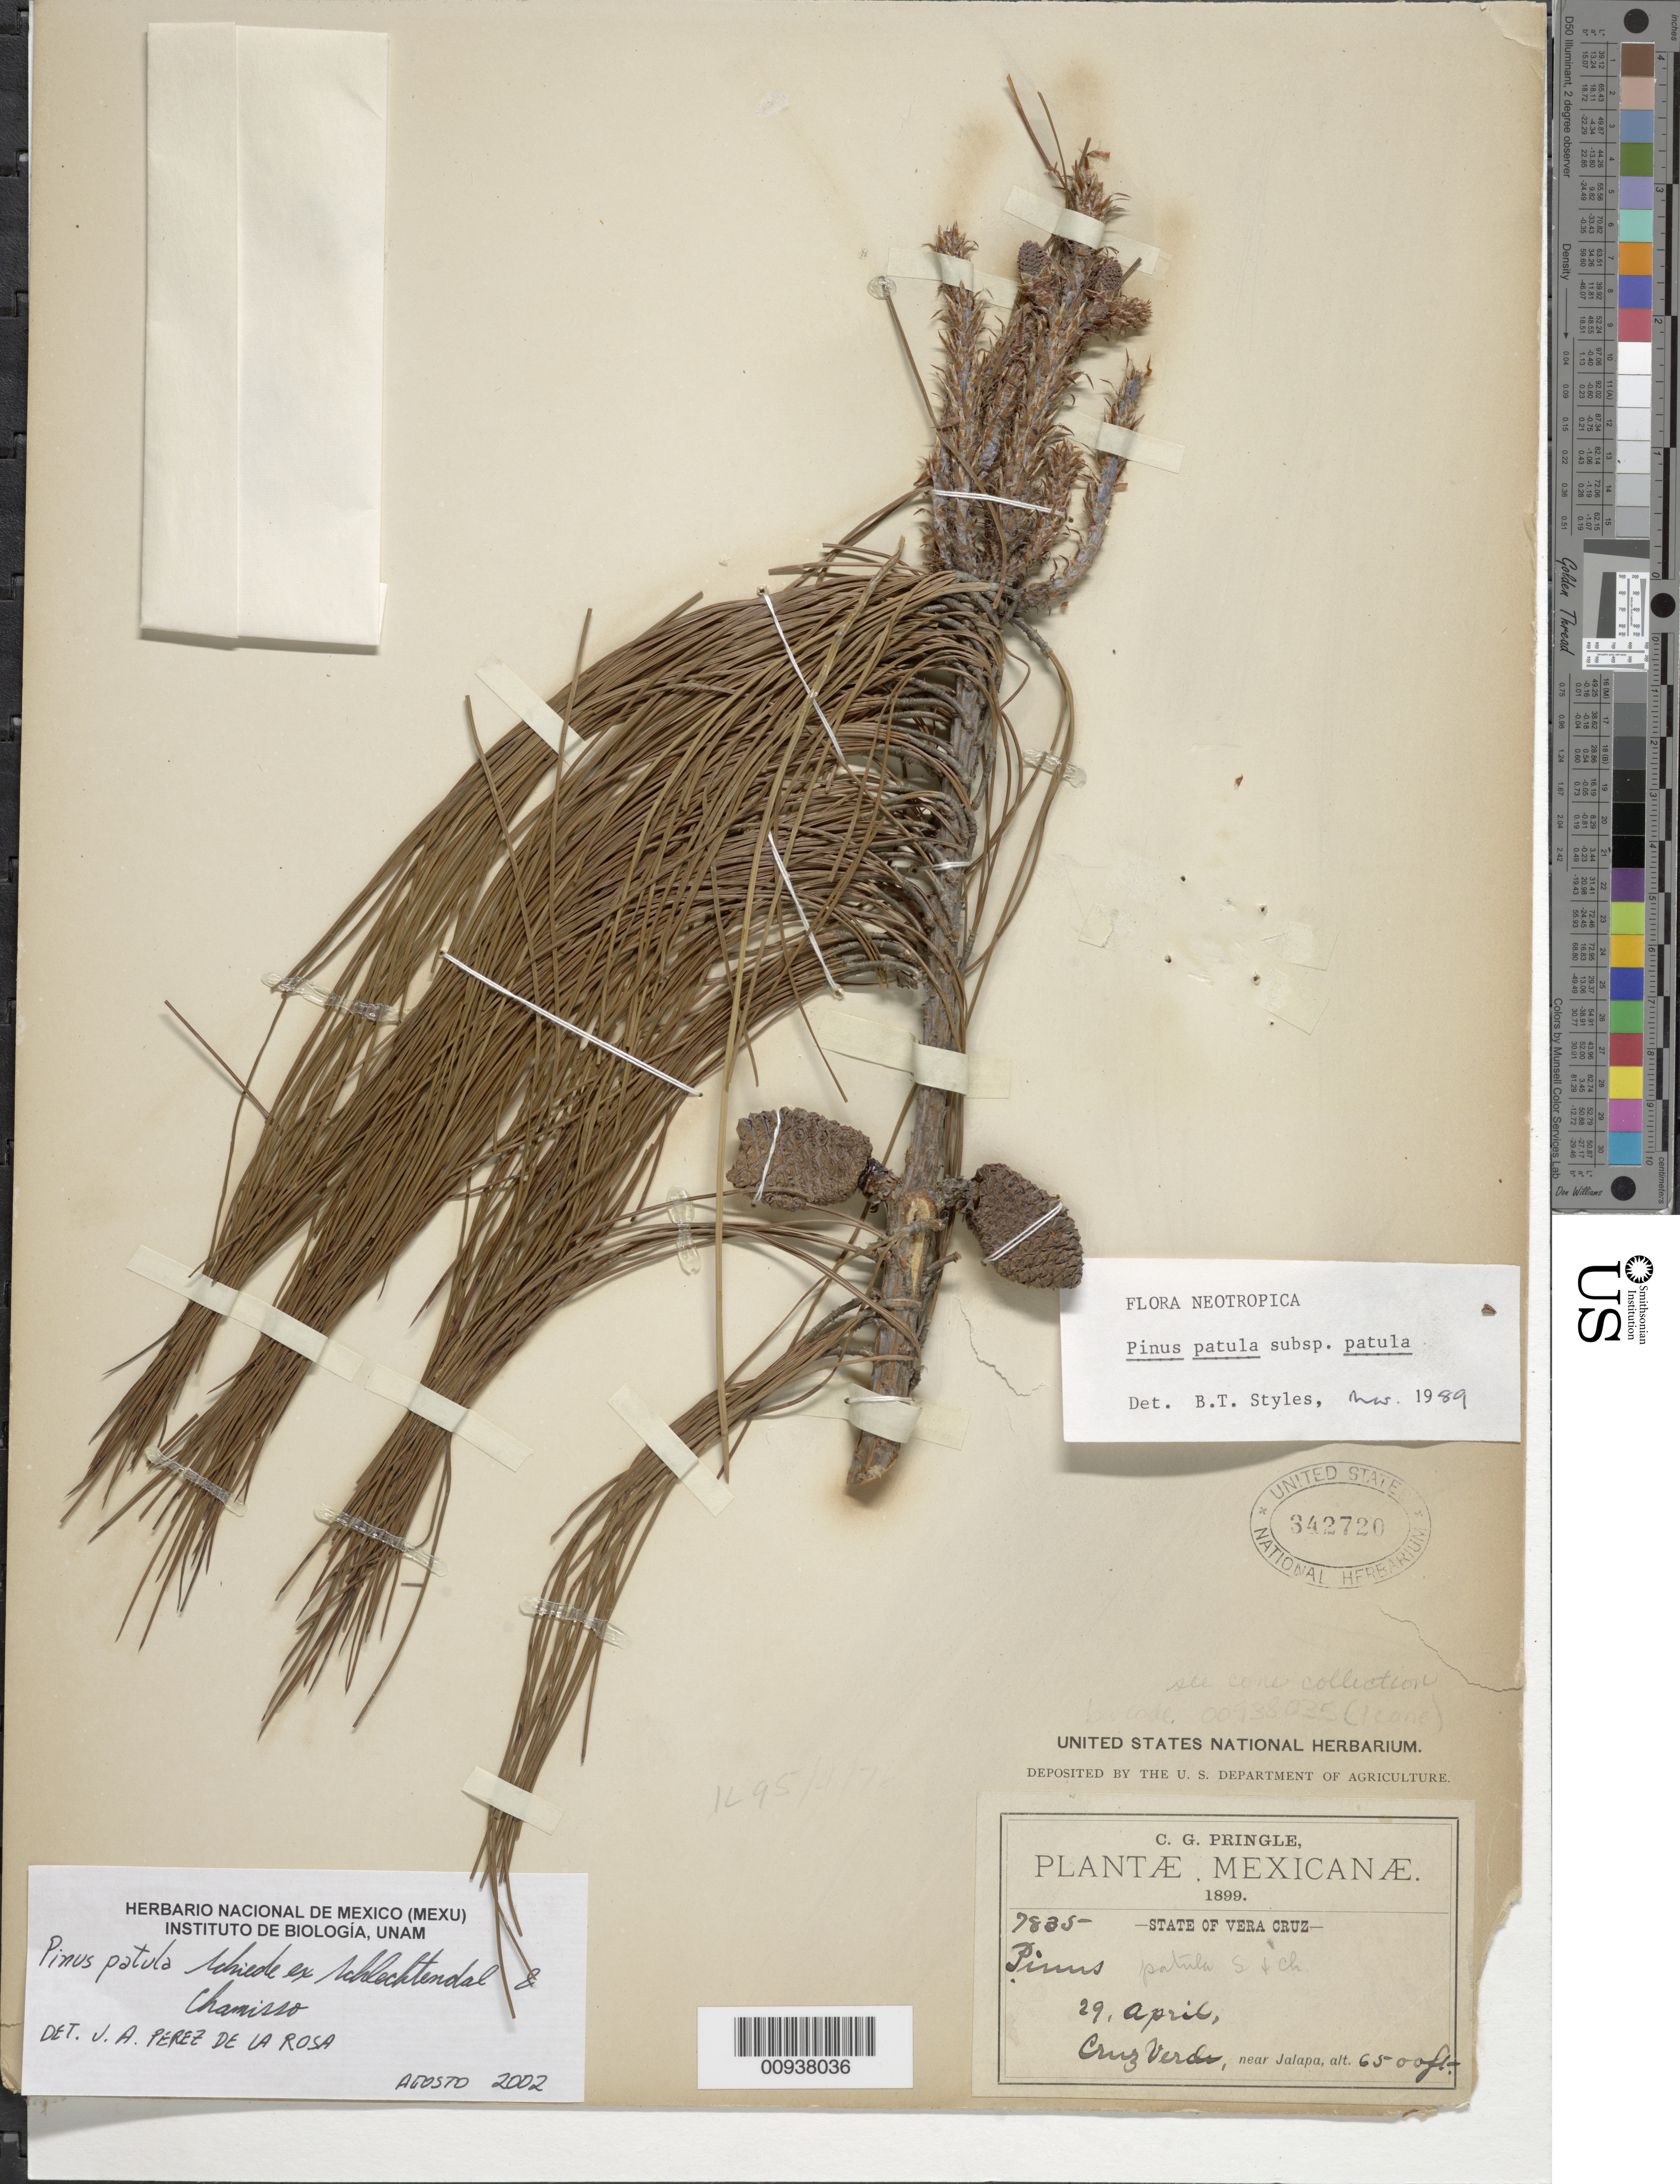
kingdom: Plantae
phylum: Tracheophyta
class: Pinopsida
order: Pinales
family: Pinaceae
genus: Pinus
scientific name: Pinus patula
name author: Schltdl. & Cham.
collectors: C. G. Pringle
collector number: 7835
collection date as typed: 29 Apr 1899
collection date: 1899-04-29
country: Mexico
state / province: Veracruz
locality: Cruz Verde, near Jalapa.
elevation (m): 1981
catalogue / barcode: US 342720